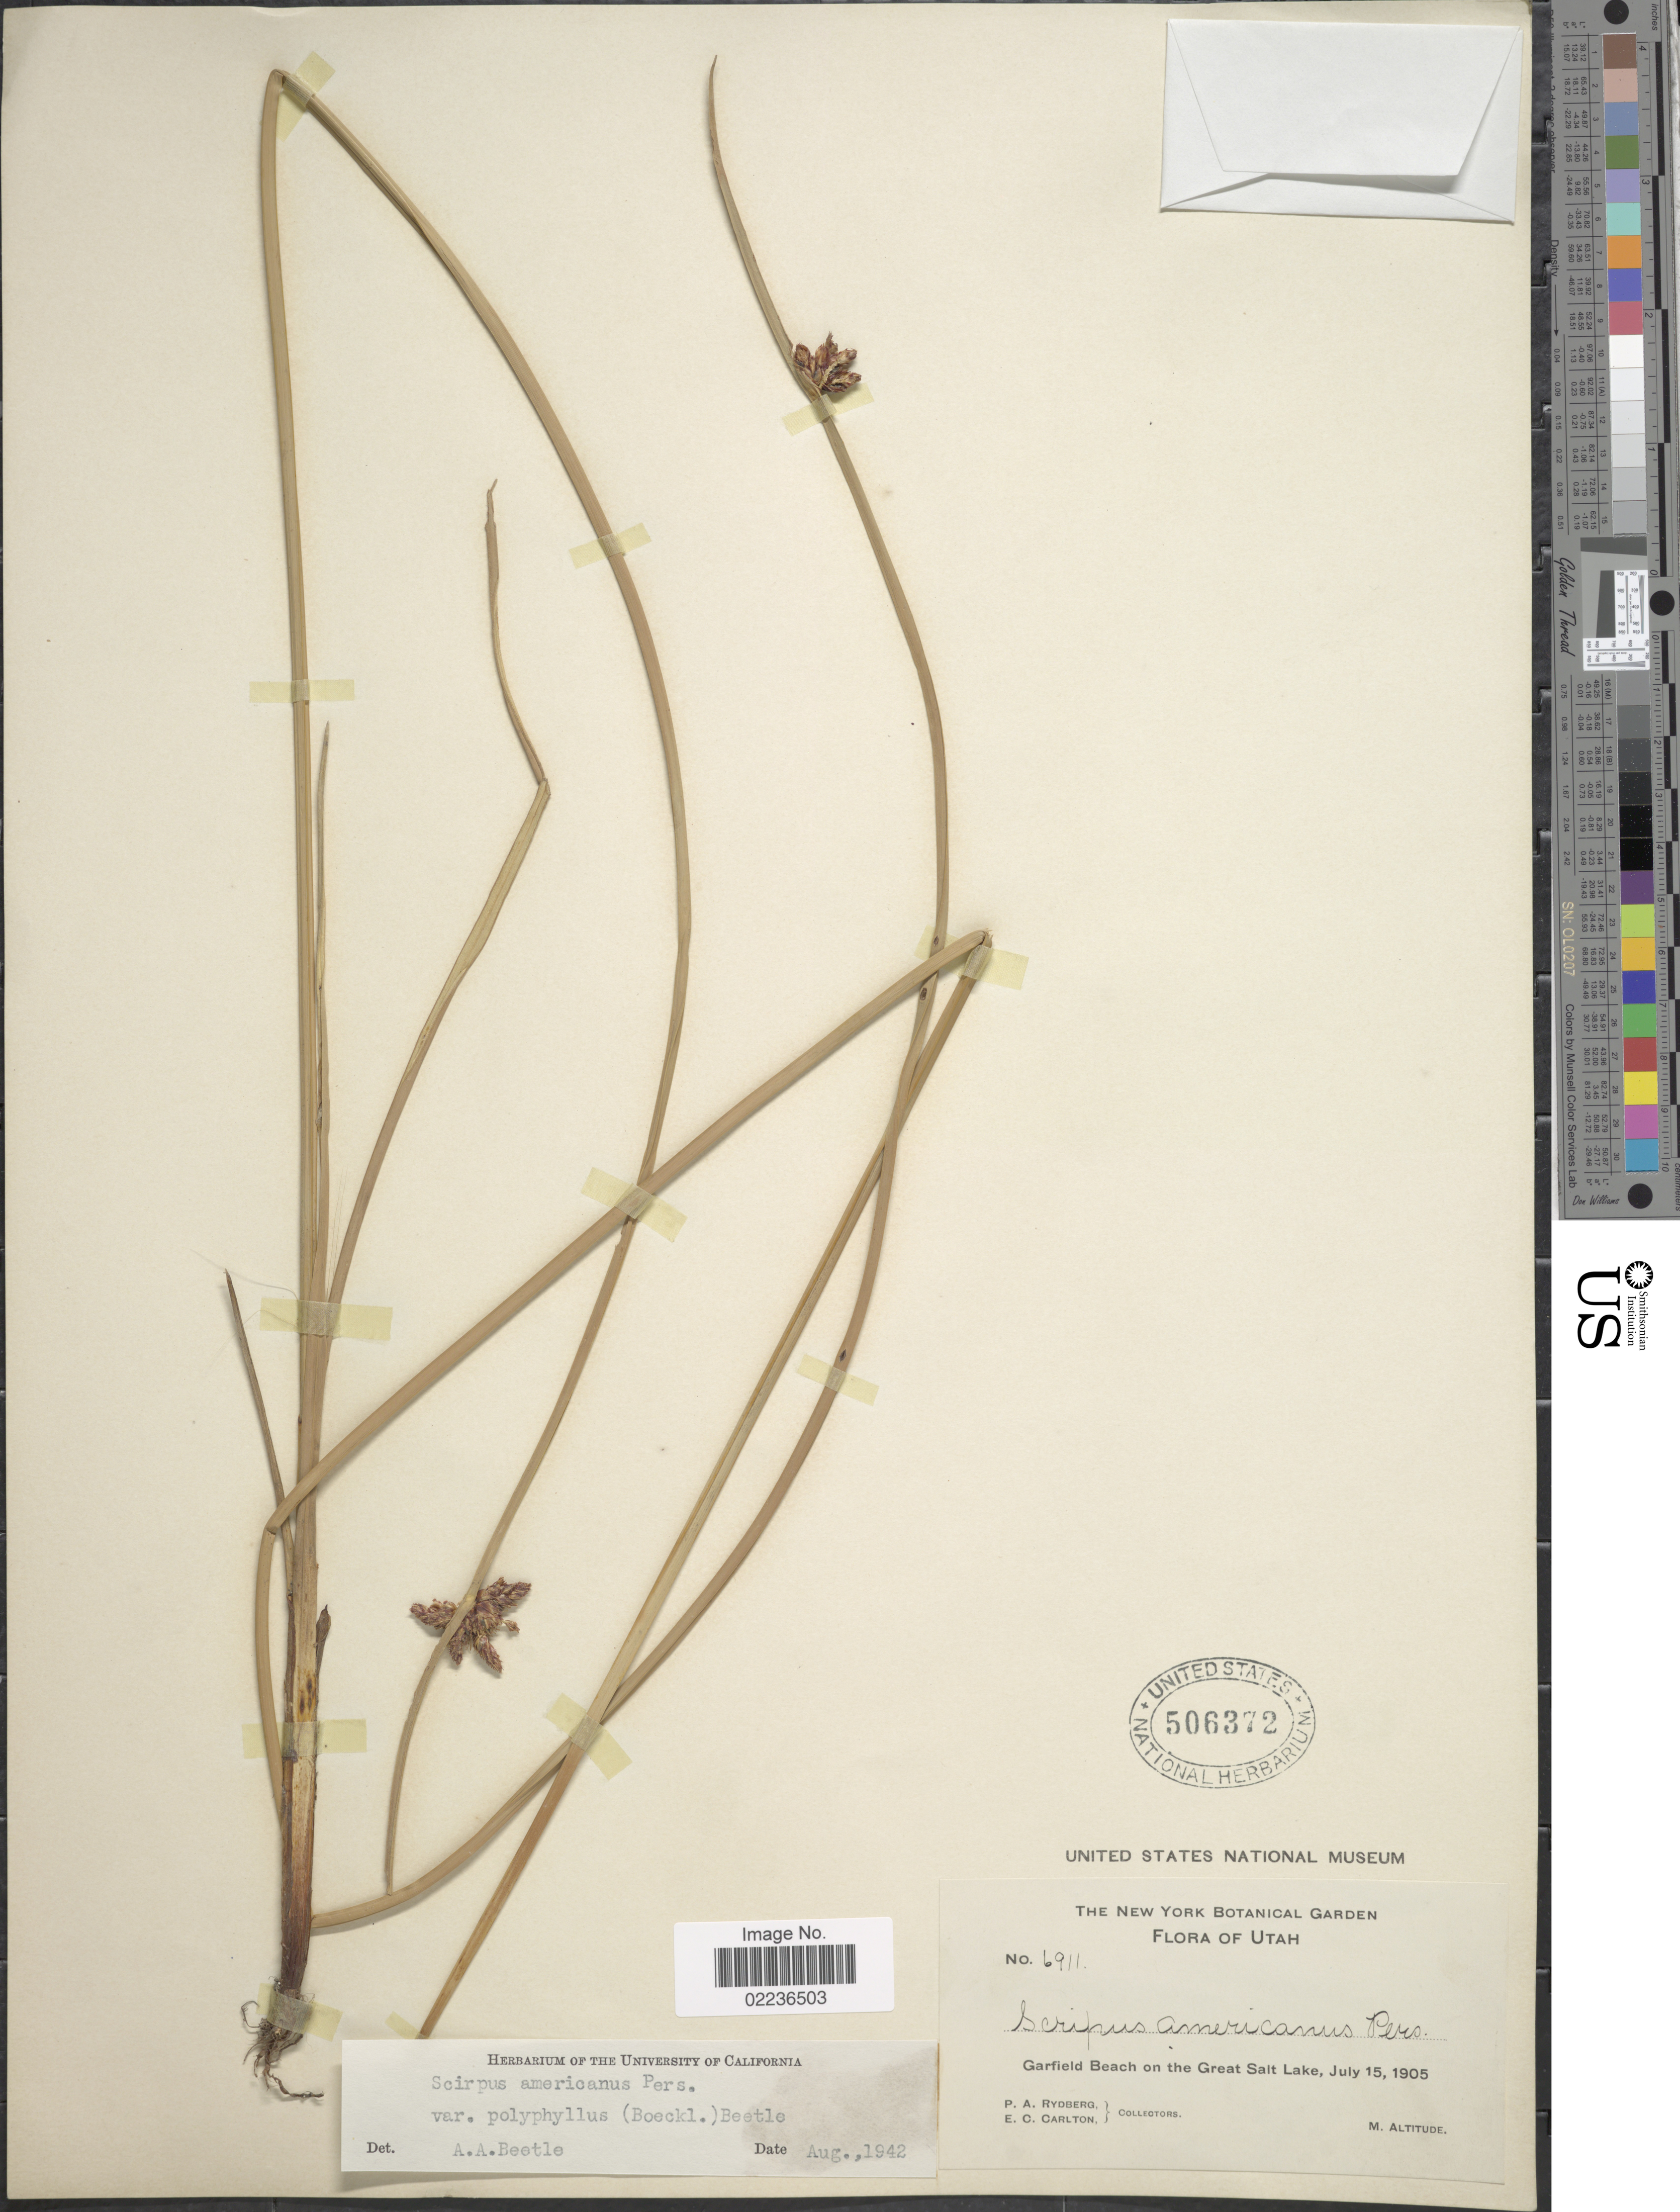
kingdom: Plantae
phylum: Tracheophyta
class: Liliopsida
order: Poales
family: Cyperaceae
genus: Schoenoplectus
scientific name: Schoenoplectus pungens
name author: (Vahl) Palla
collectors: P. A. Rydberg & E. Carlton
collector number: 6911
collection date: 1905-07-15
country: United States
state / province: Utah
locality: Garfield Beach on the Great Salt Lake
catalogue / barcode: US 506372